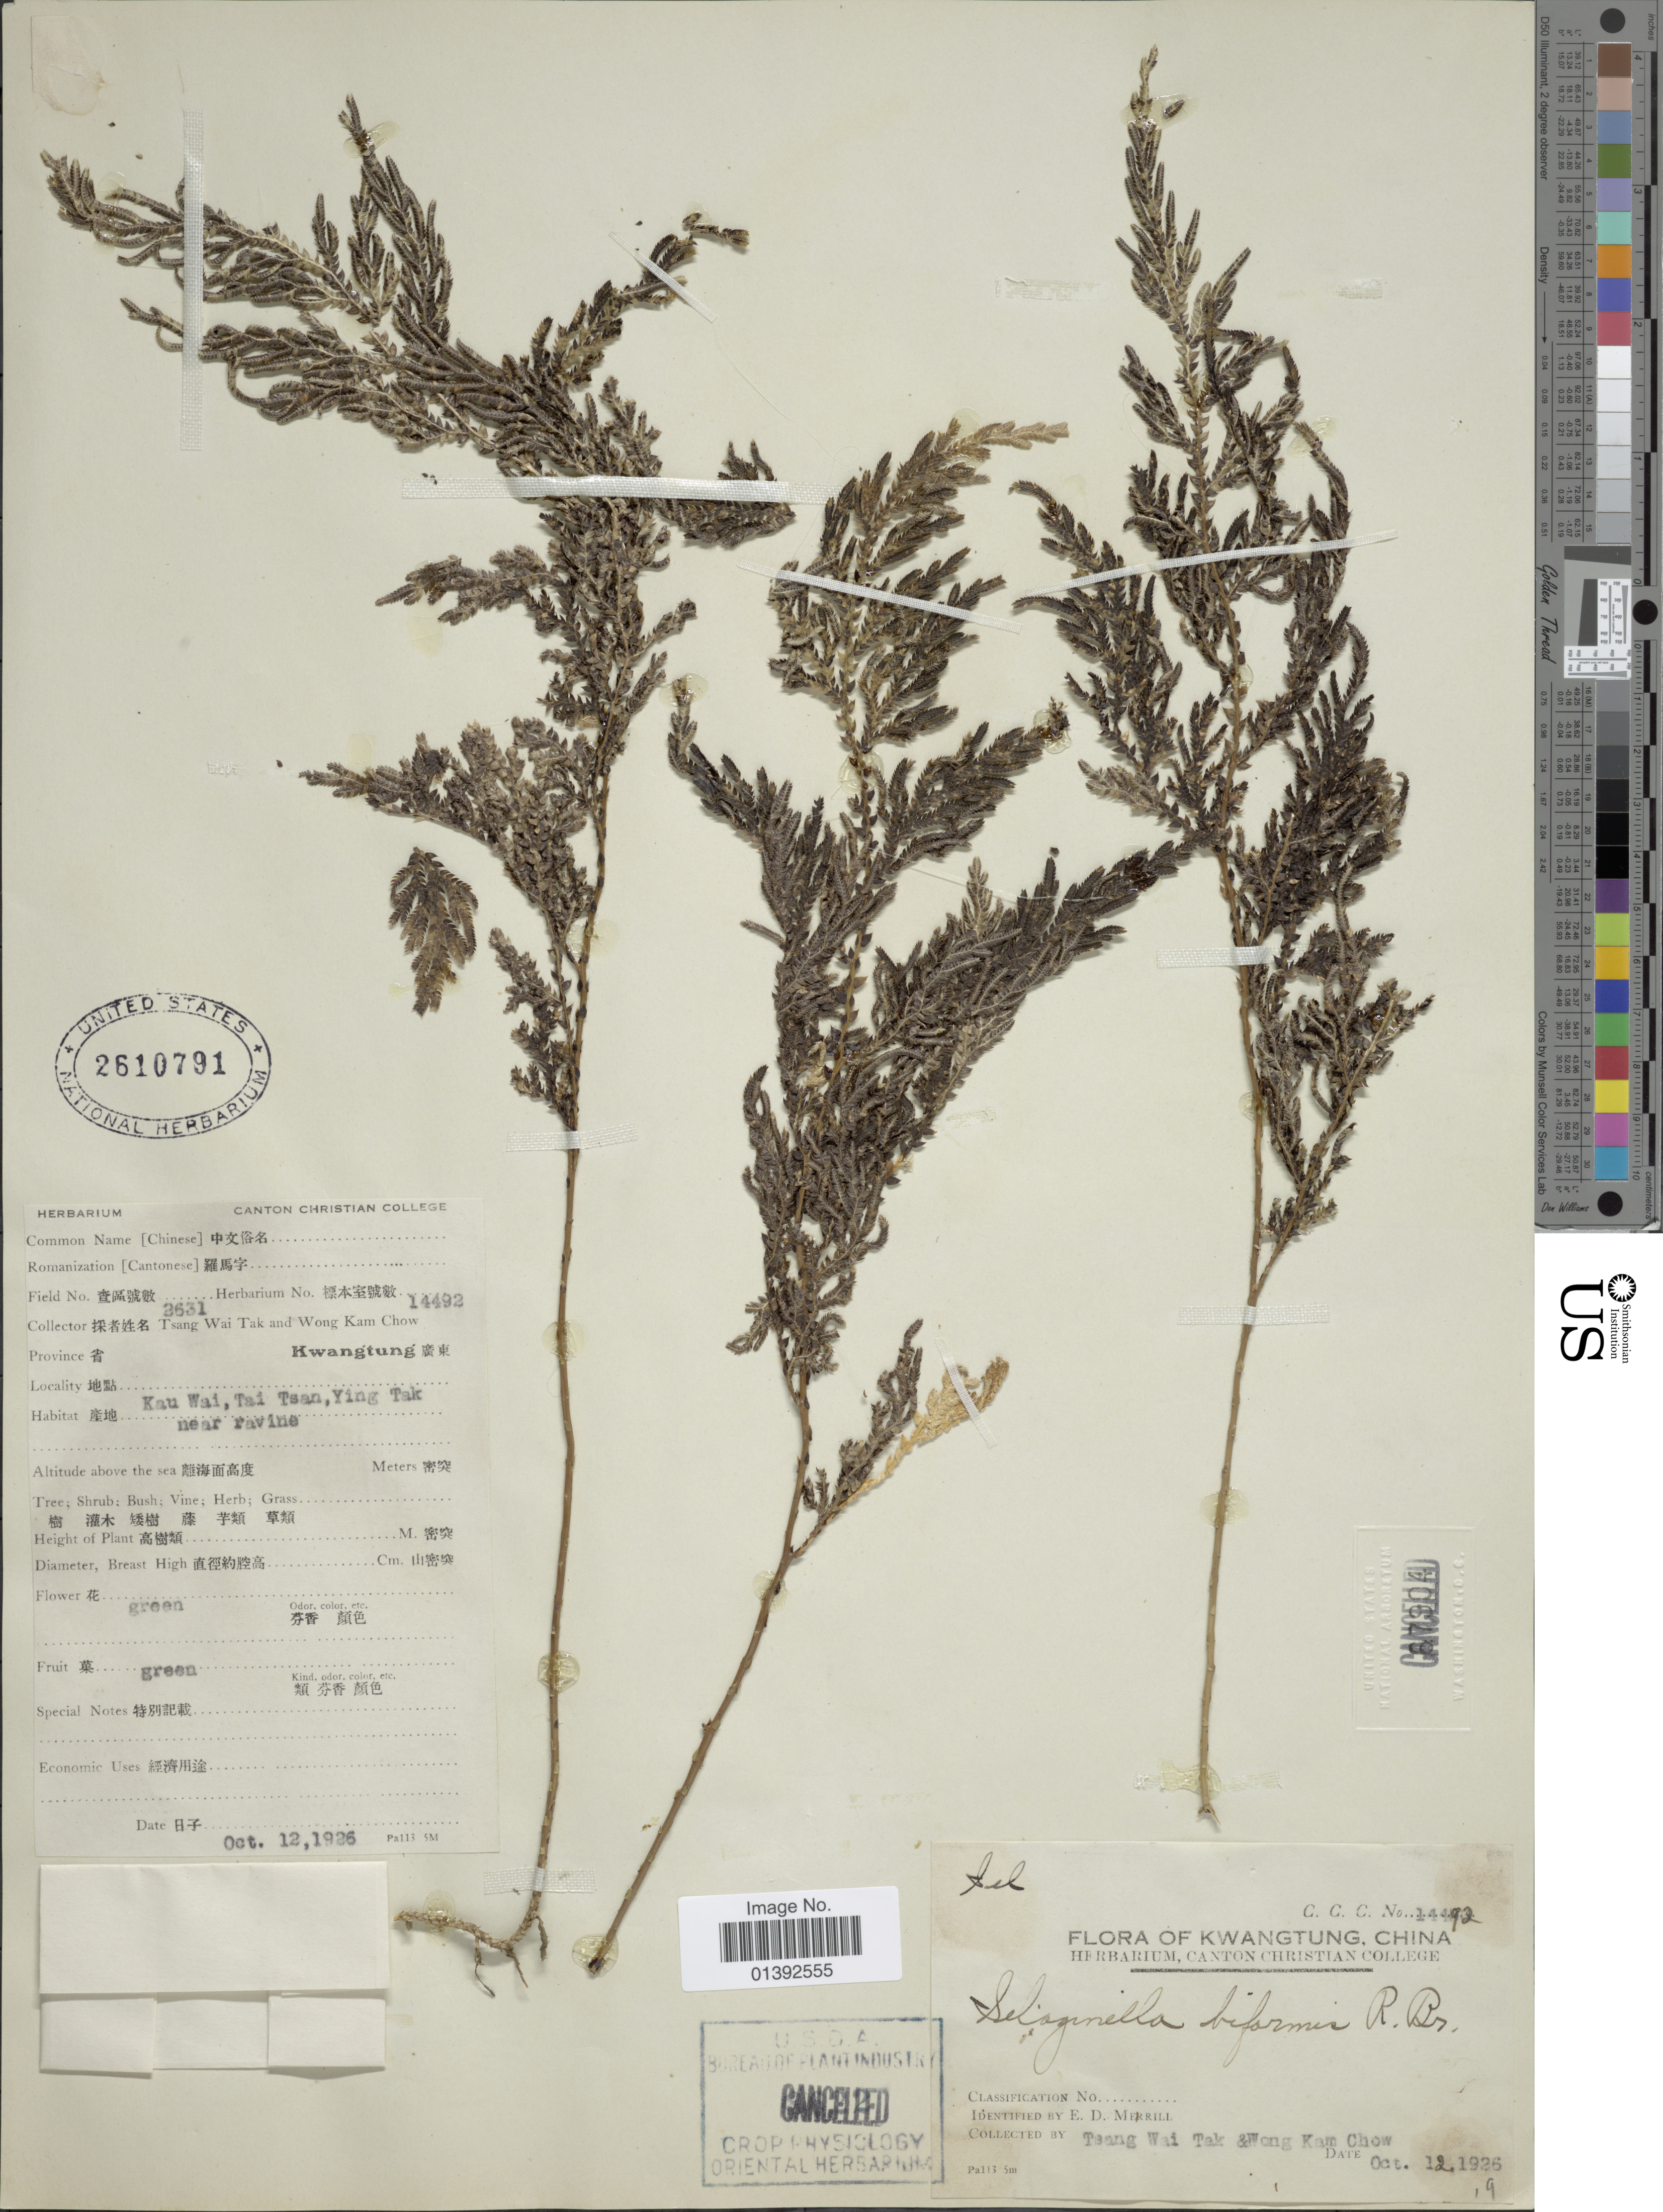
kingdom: Plantae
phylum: Tracheophyta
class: Lycopodiopsida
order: Selaginellales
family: Selaginellaceae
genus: Selaginella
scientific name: Selaginella biformis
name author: A. Braun ex Kuhn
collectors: T. Tak & W. Chow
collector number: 2631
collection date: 1926-10-12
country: China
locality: Province Kwangtung, Kau Wai, Tai Tsan, Ying Tak near ravine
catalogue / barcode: US 2610791